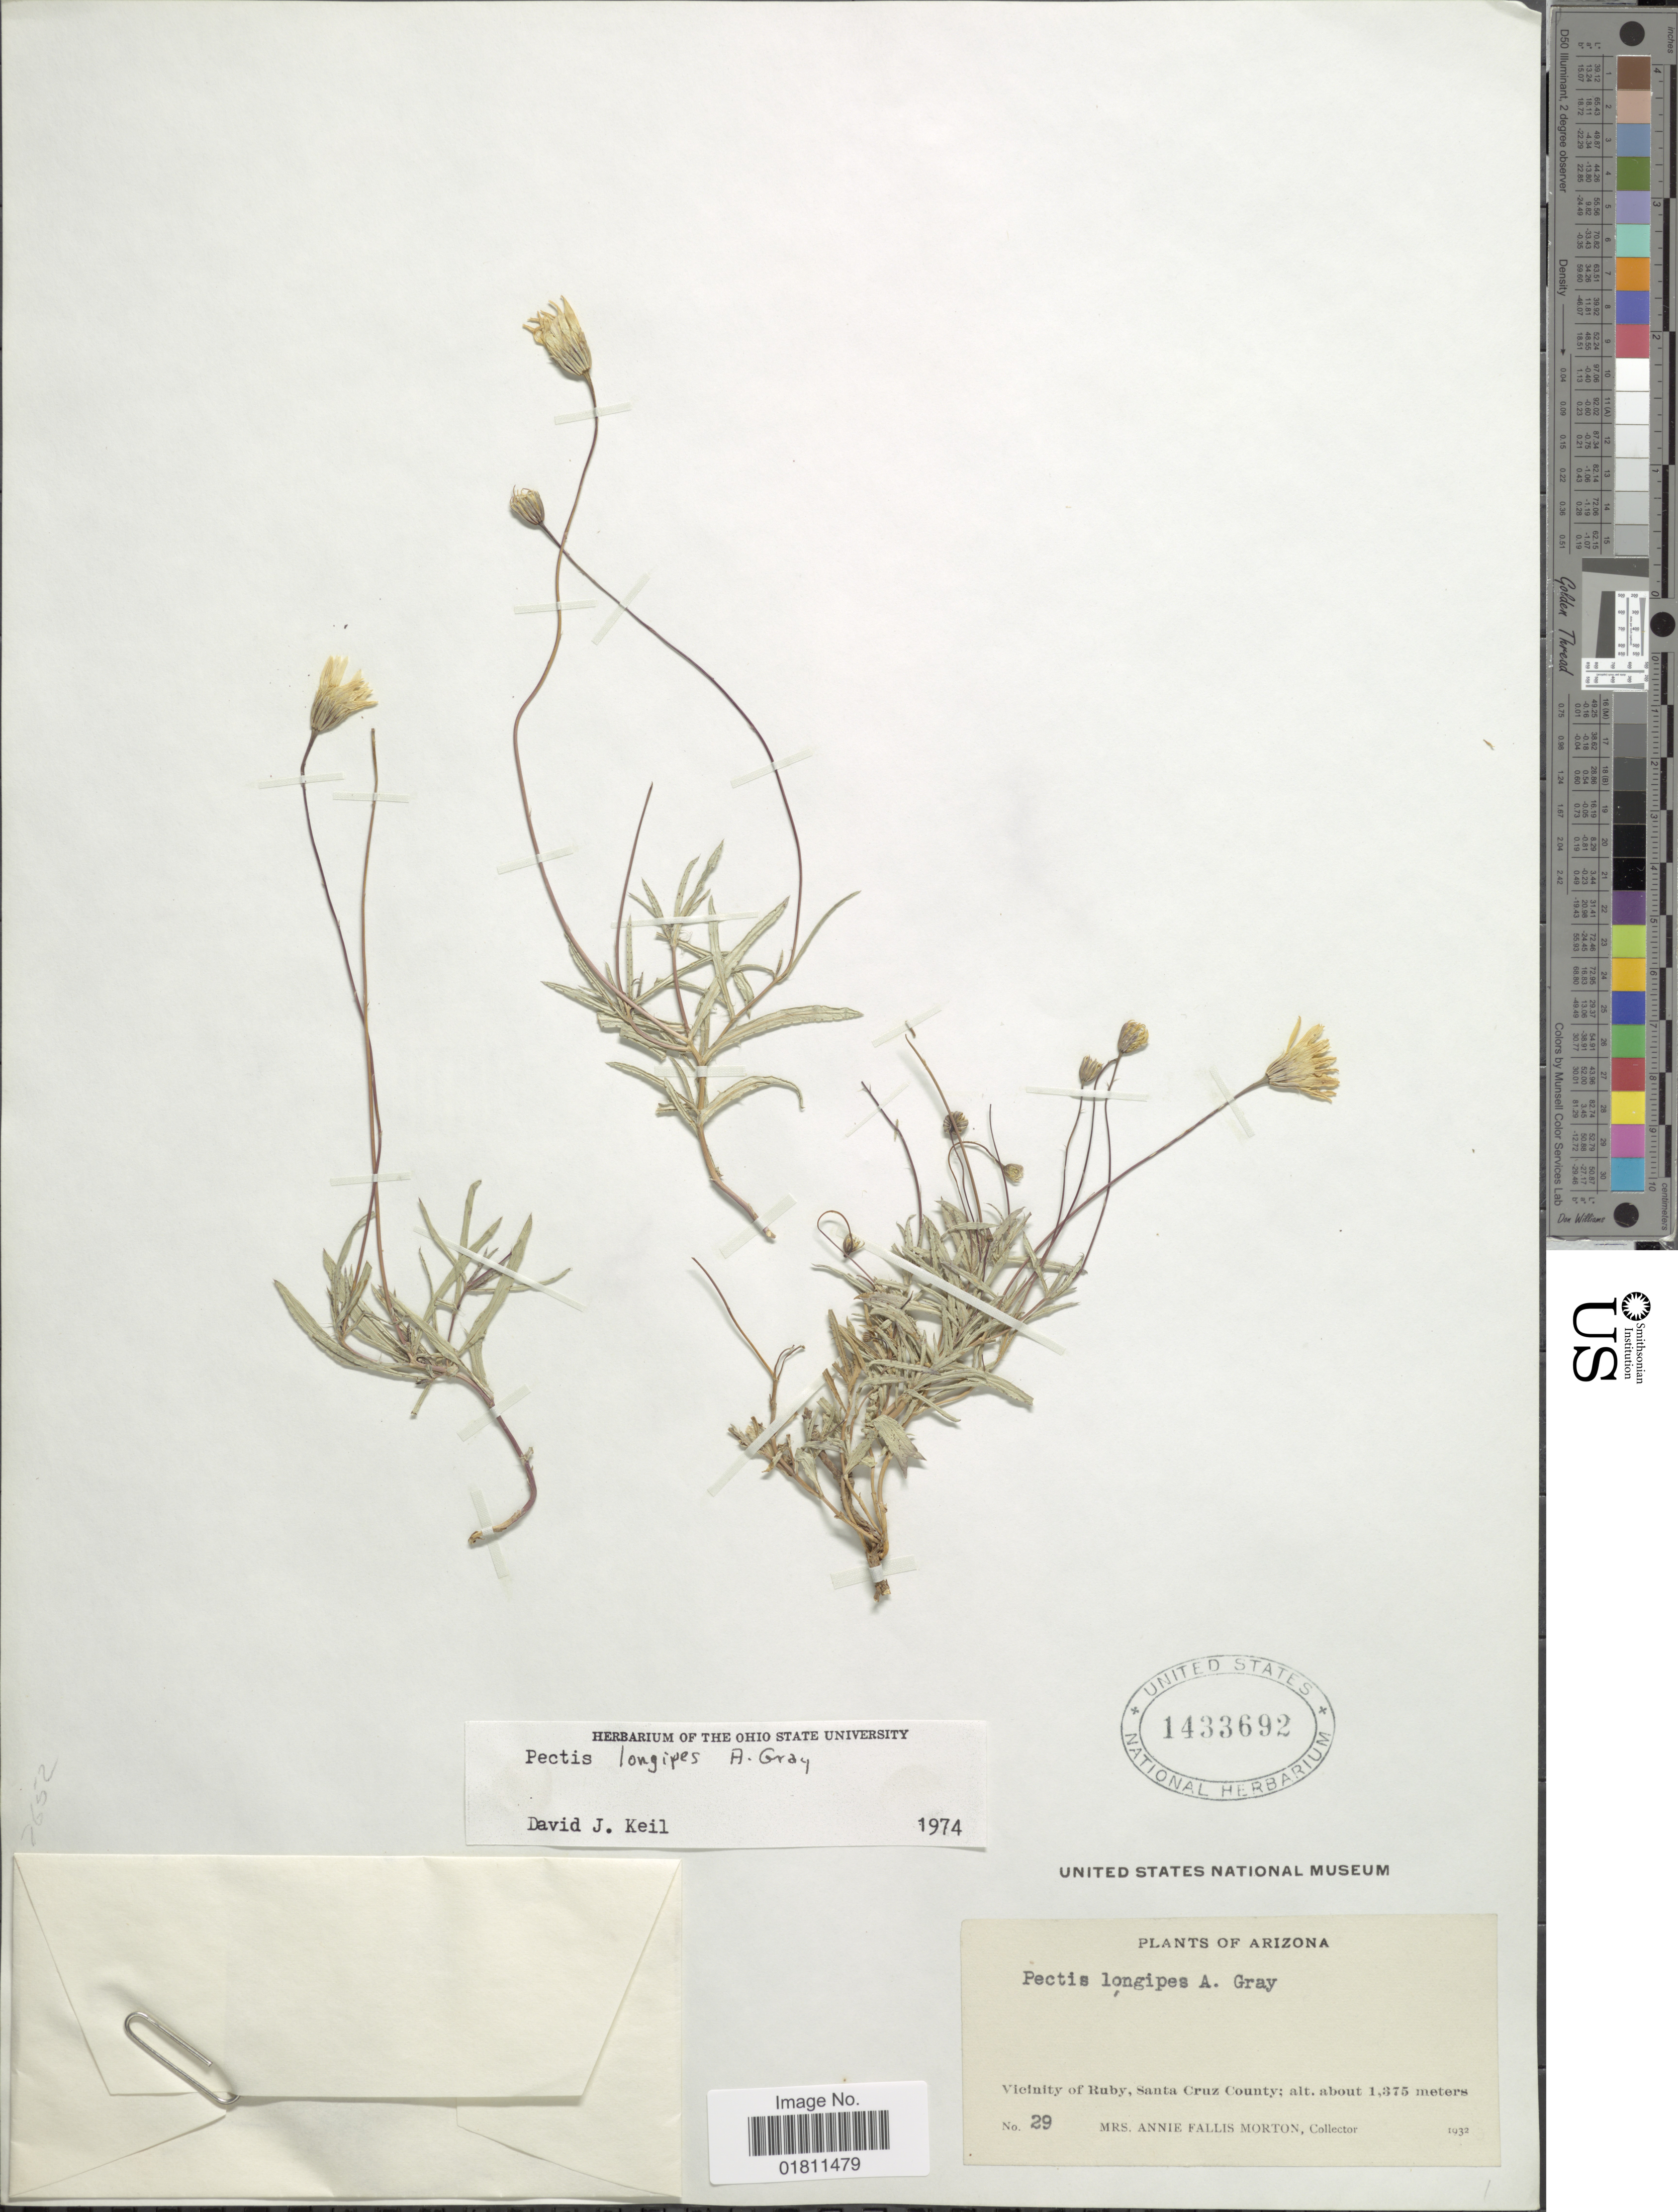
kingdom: Plantae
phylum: Tracheophyta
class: Magnoliopsida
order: Asterales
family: Asteraceae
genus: Pectis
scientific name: Pectis longipes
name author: A. Gray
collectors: A. F. Morton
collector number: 29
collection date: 1932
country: United States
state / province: Arizona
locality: Arizona. Vicinity of Ruby, Santa Cruz County.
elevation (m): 1375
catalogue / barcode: US 1433692